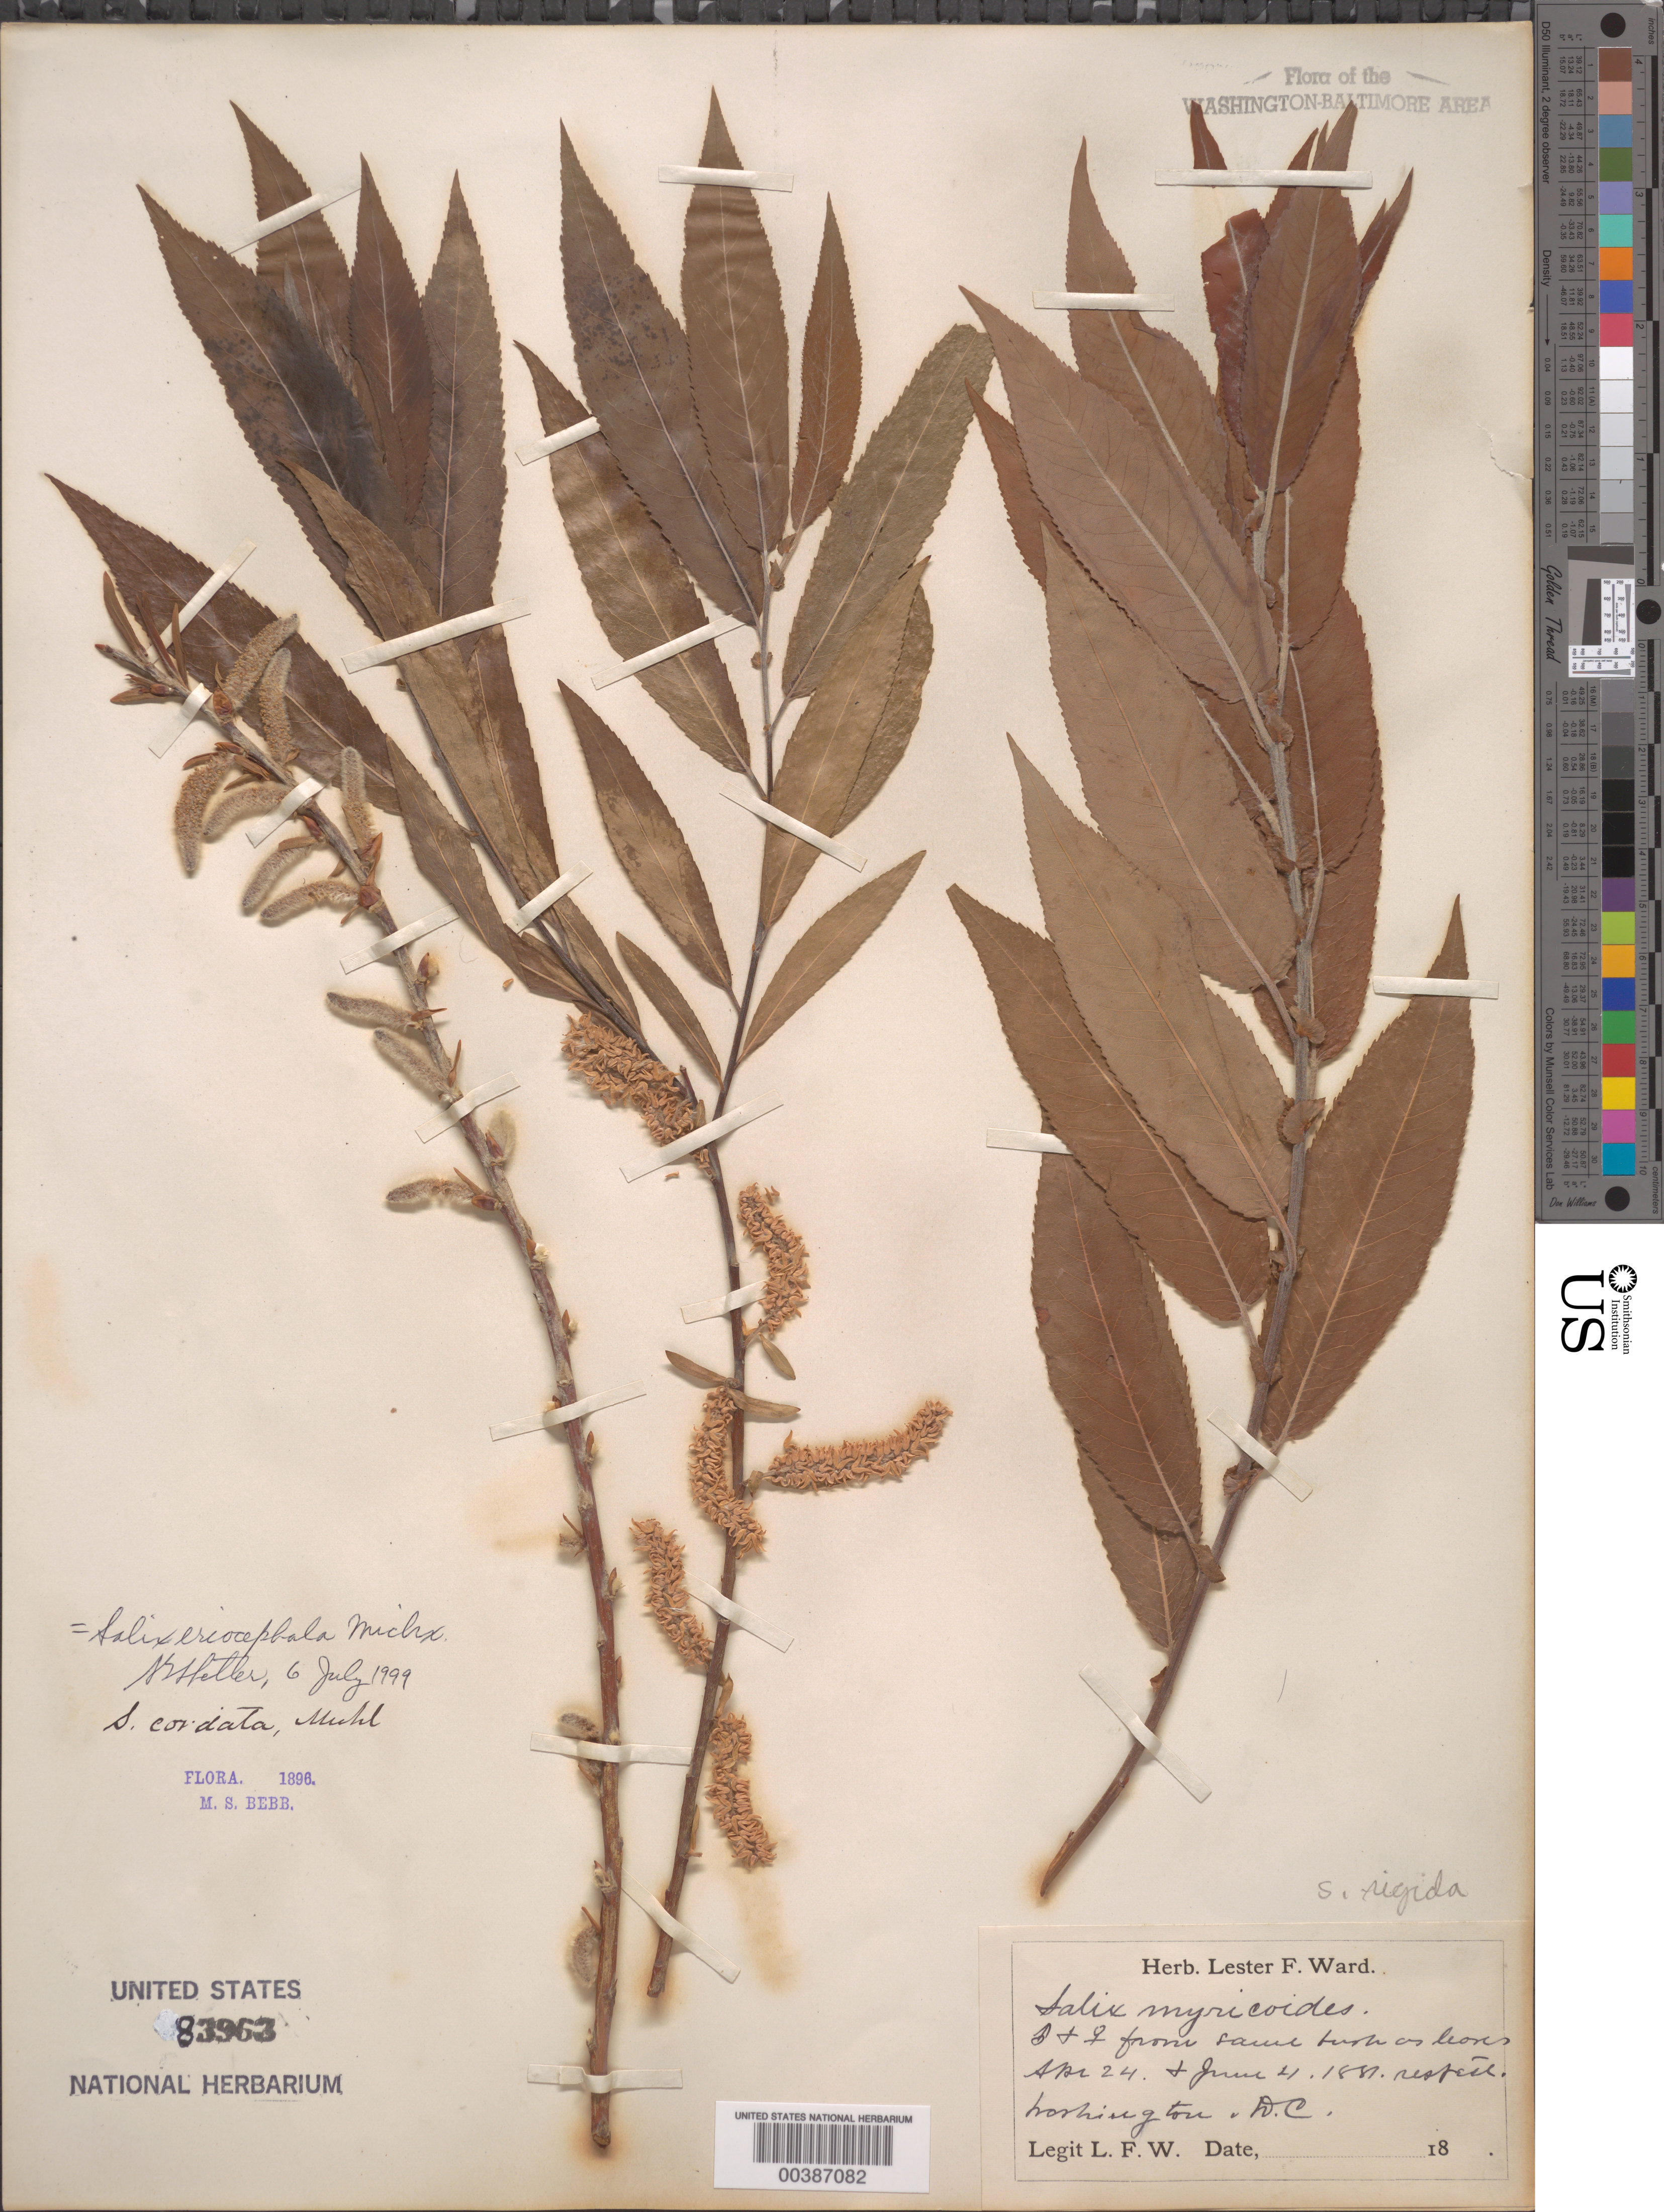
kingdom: Plantae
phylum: Tracheophyta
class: Magnoliopsida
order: Malpighiales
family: Salicaceae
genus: Salix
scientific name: Salix eriocephala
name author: Michx.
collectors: L. F. Ward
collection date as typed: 24 Apr 1881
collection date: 1881-04-24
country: United States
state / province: District of Columbia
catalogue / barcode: US 83963